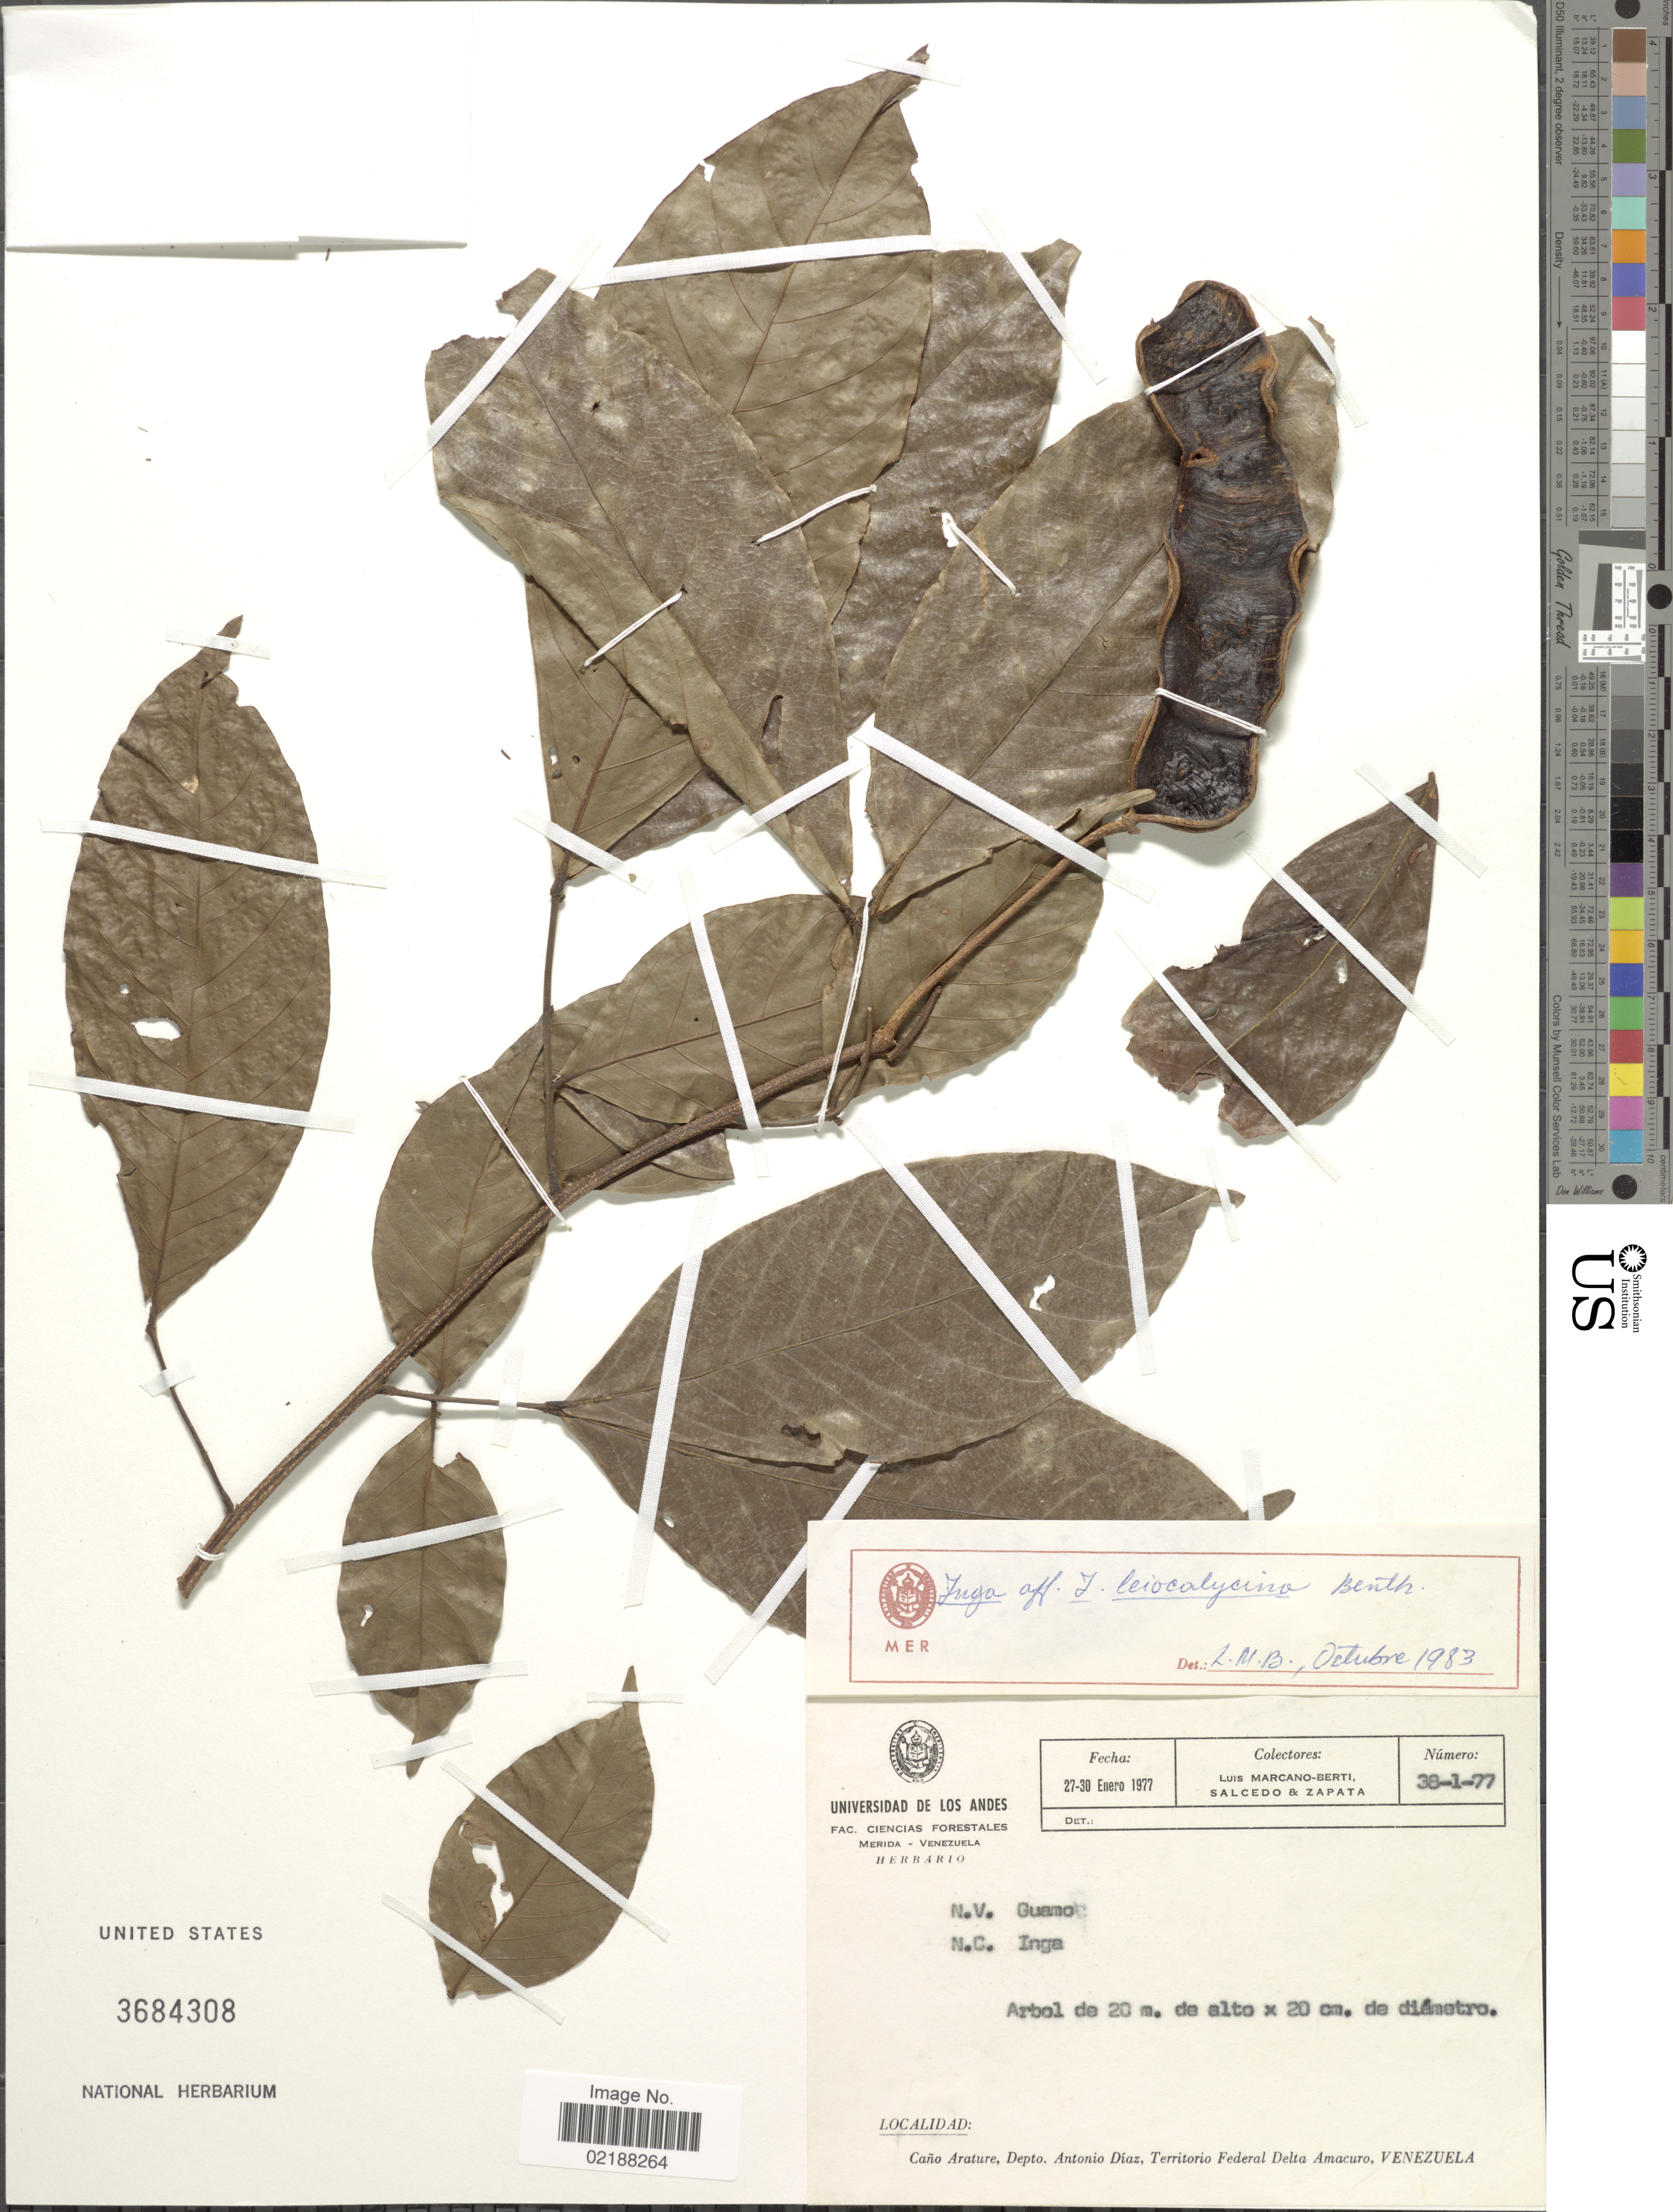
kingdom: Plantae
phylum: Tracheophyta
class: Magnoliopsida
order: Fabales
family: Fabaceae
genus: Inga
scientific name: Inga leiocalycina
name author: Benth.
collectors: L. Marcano-Berti, Salcedo & -. Zapata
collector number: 38-1-77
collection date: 1977-01-27/1977-01-30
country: Venezuela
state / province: Delta Amacuro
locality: Cano Arature, Depto. Antonio Diaz. Territorio Federal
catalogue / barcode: US 3684308